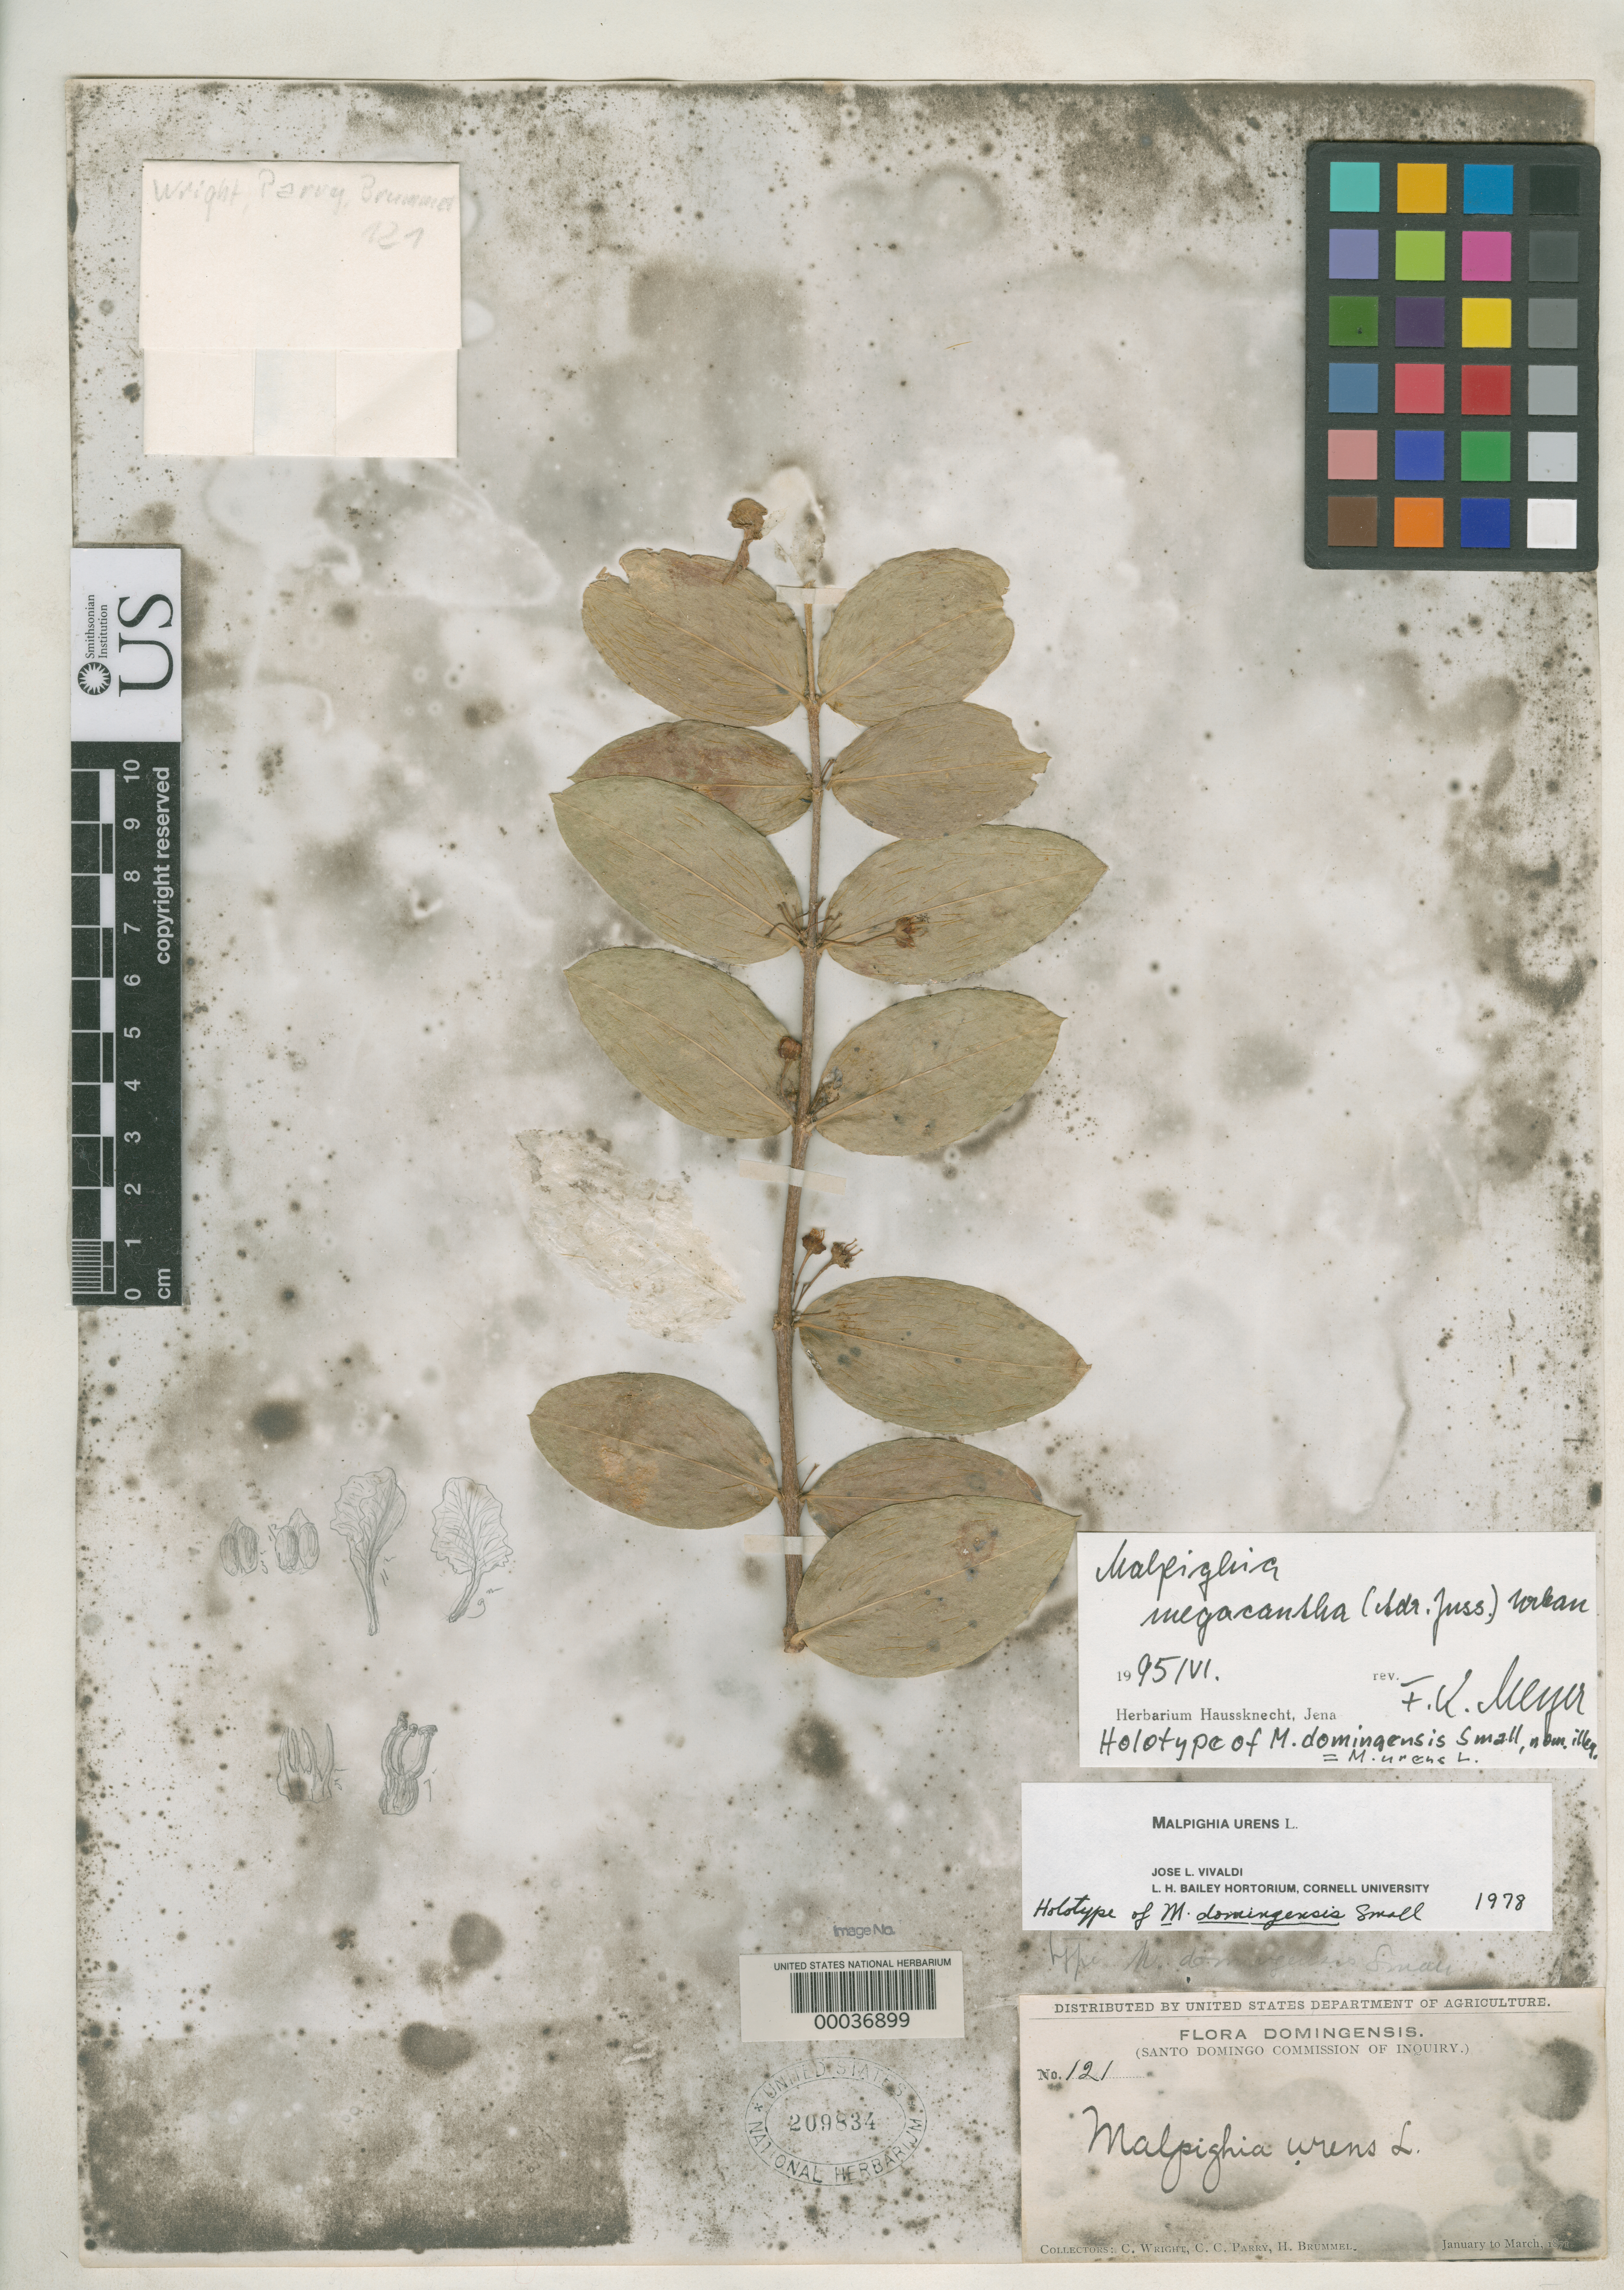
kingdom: Plantae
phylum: Tracheophyta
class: Magnoliopsida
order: Malpighiales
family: Malpighiaceae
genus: Malpighia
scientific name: Malpighia domingensis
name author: Small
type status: Holotype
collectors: C. Wright, C. C. Parry & H. Brummel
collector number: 121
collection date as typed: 1871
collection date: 1871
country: Dominican Republic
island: Hispaniola Island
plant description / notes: USNH sheet number mis-cited as 309834 in protologue.; Malpighia urens [var.] typica Niedenzu cited in synonymy.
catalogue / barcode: US 209834